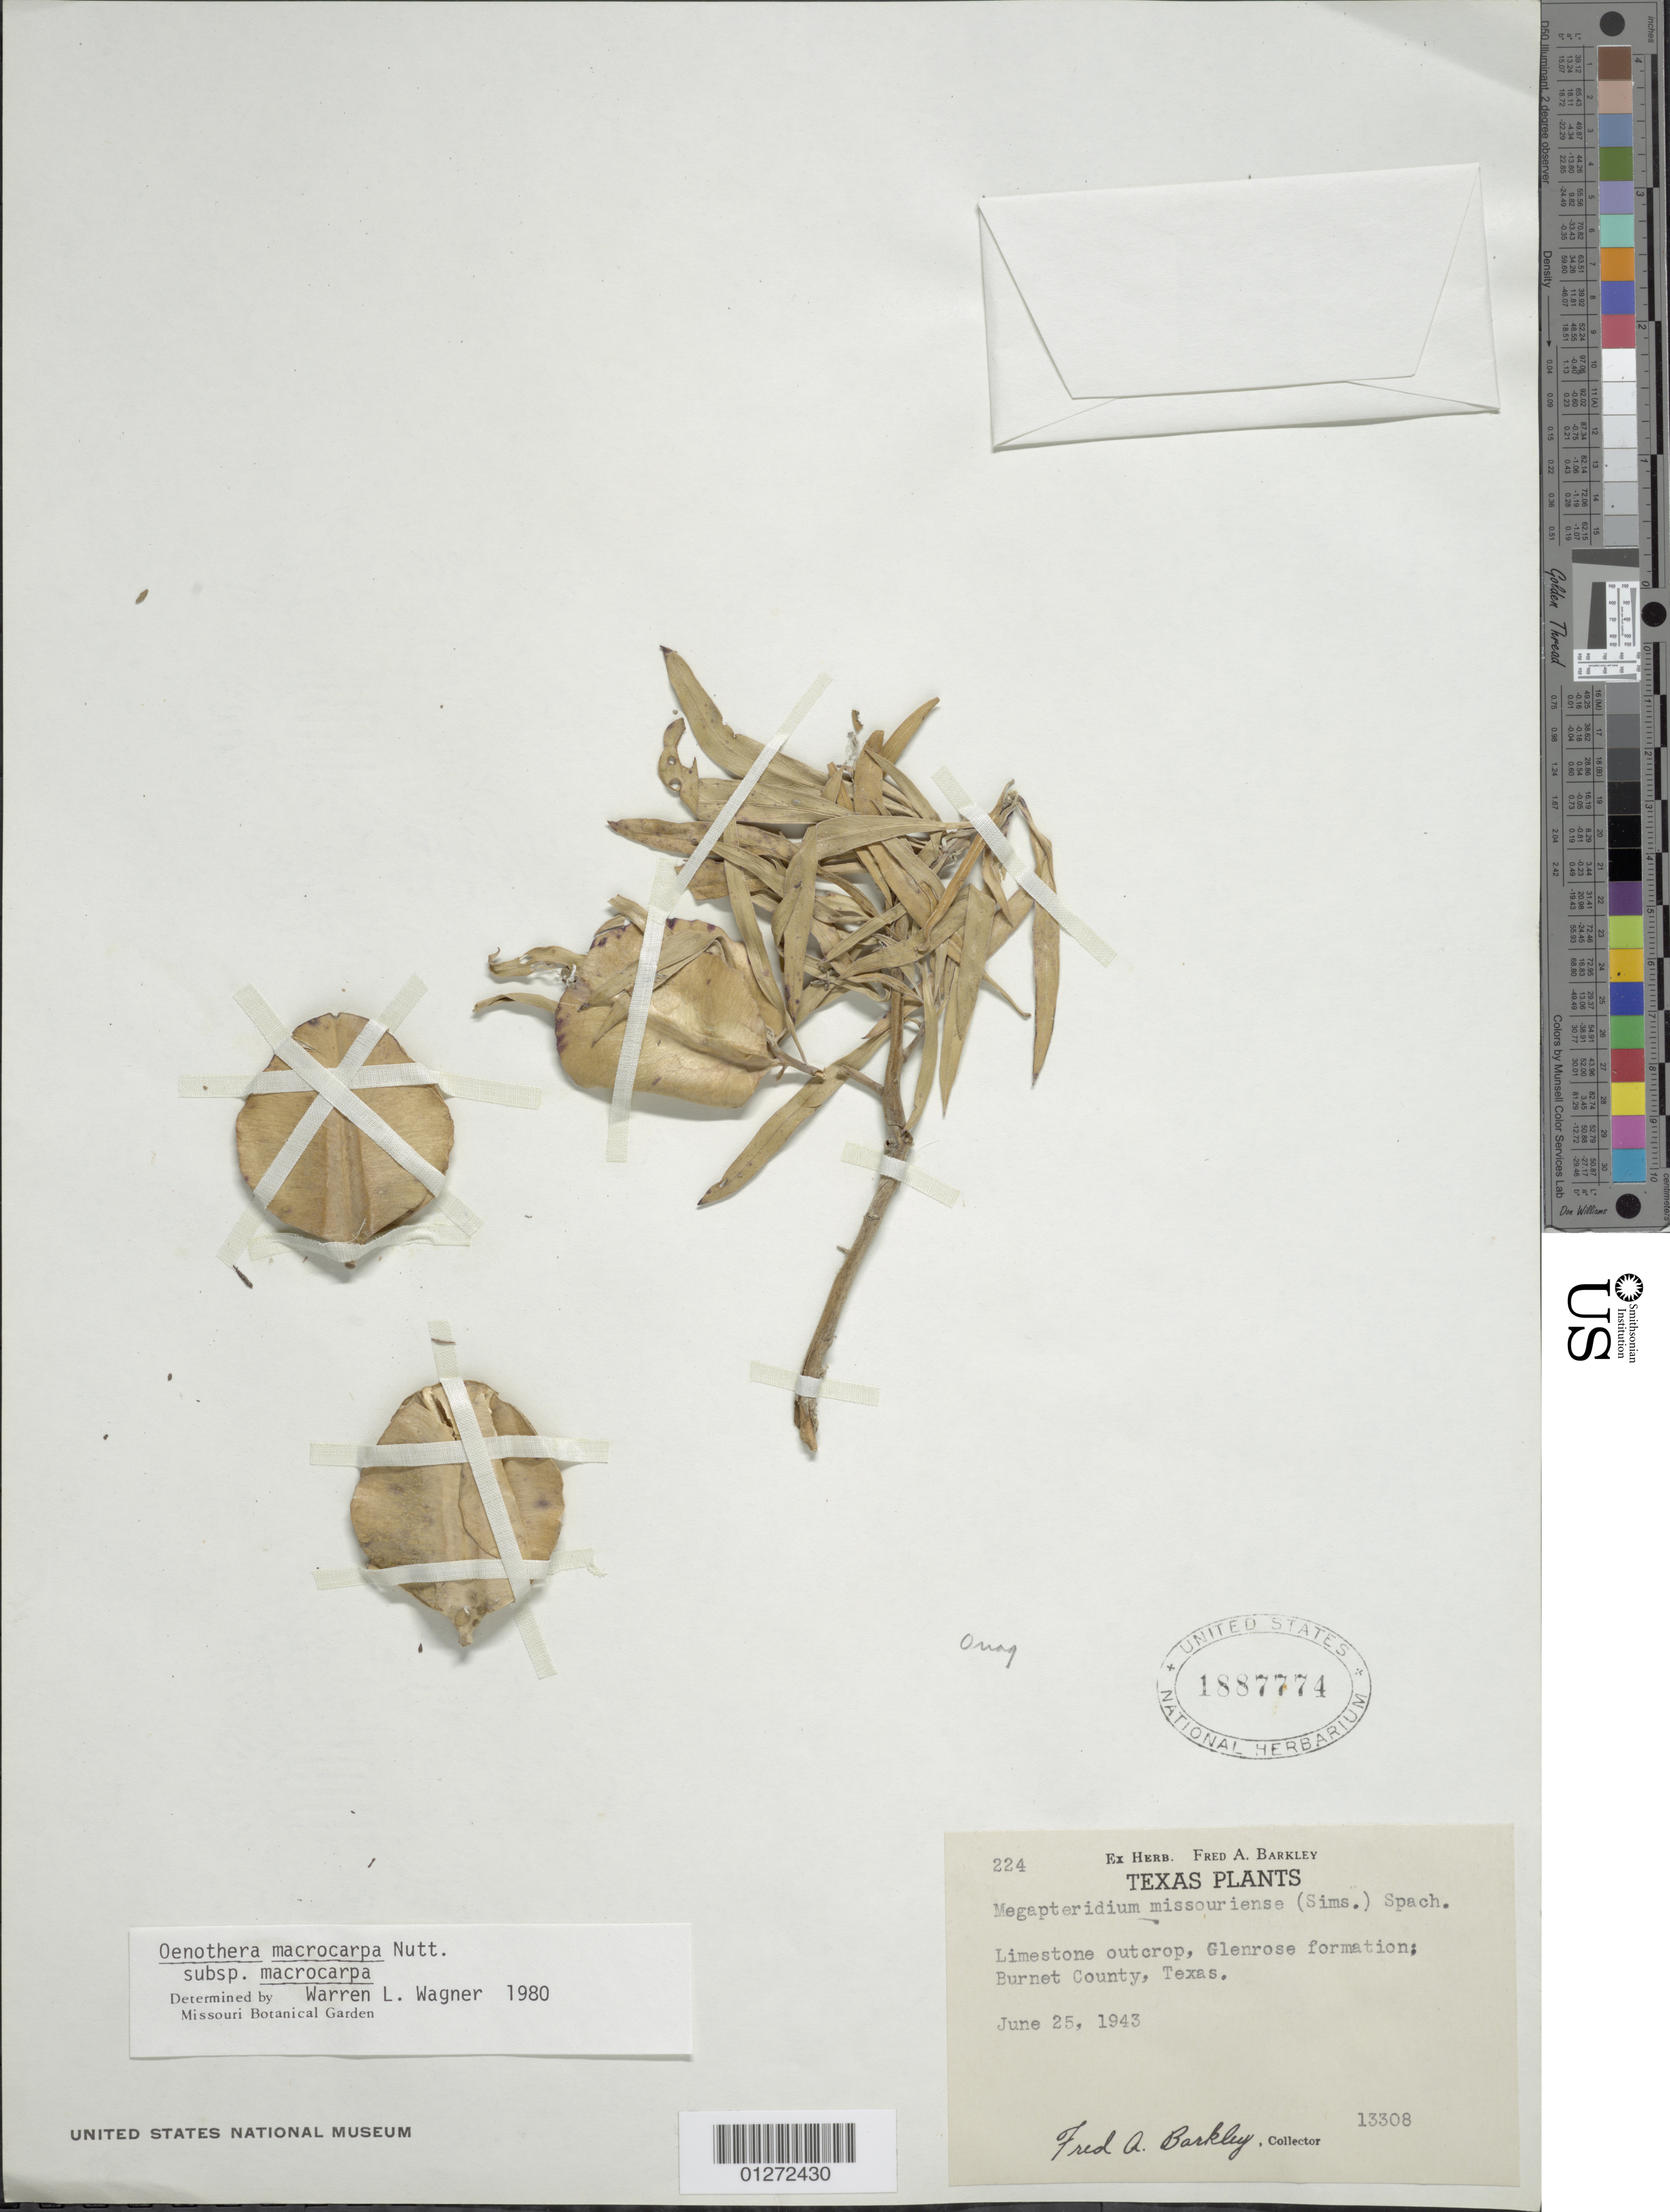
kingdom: Plantae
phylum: Tracheophyta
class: Magnoliopsida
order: Myrtales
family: Onagraceae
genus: Oenothera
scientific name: Oenothera macrocarpa subsp. macrocarpa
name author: Nutt.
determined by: Wagner, W. L., (BOT), Smithsonian Institution - National Museum of Natural History (UNITED STATES)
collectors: F. A. Barkley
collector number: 13308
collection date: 1943-06-25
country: United States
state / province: Texas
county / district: Burnet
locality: Glenrose formation.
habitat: Limestone outcrop.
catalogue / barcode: US 1887774